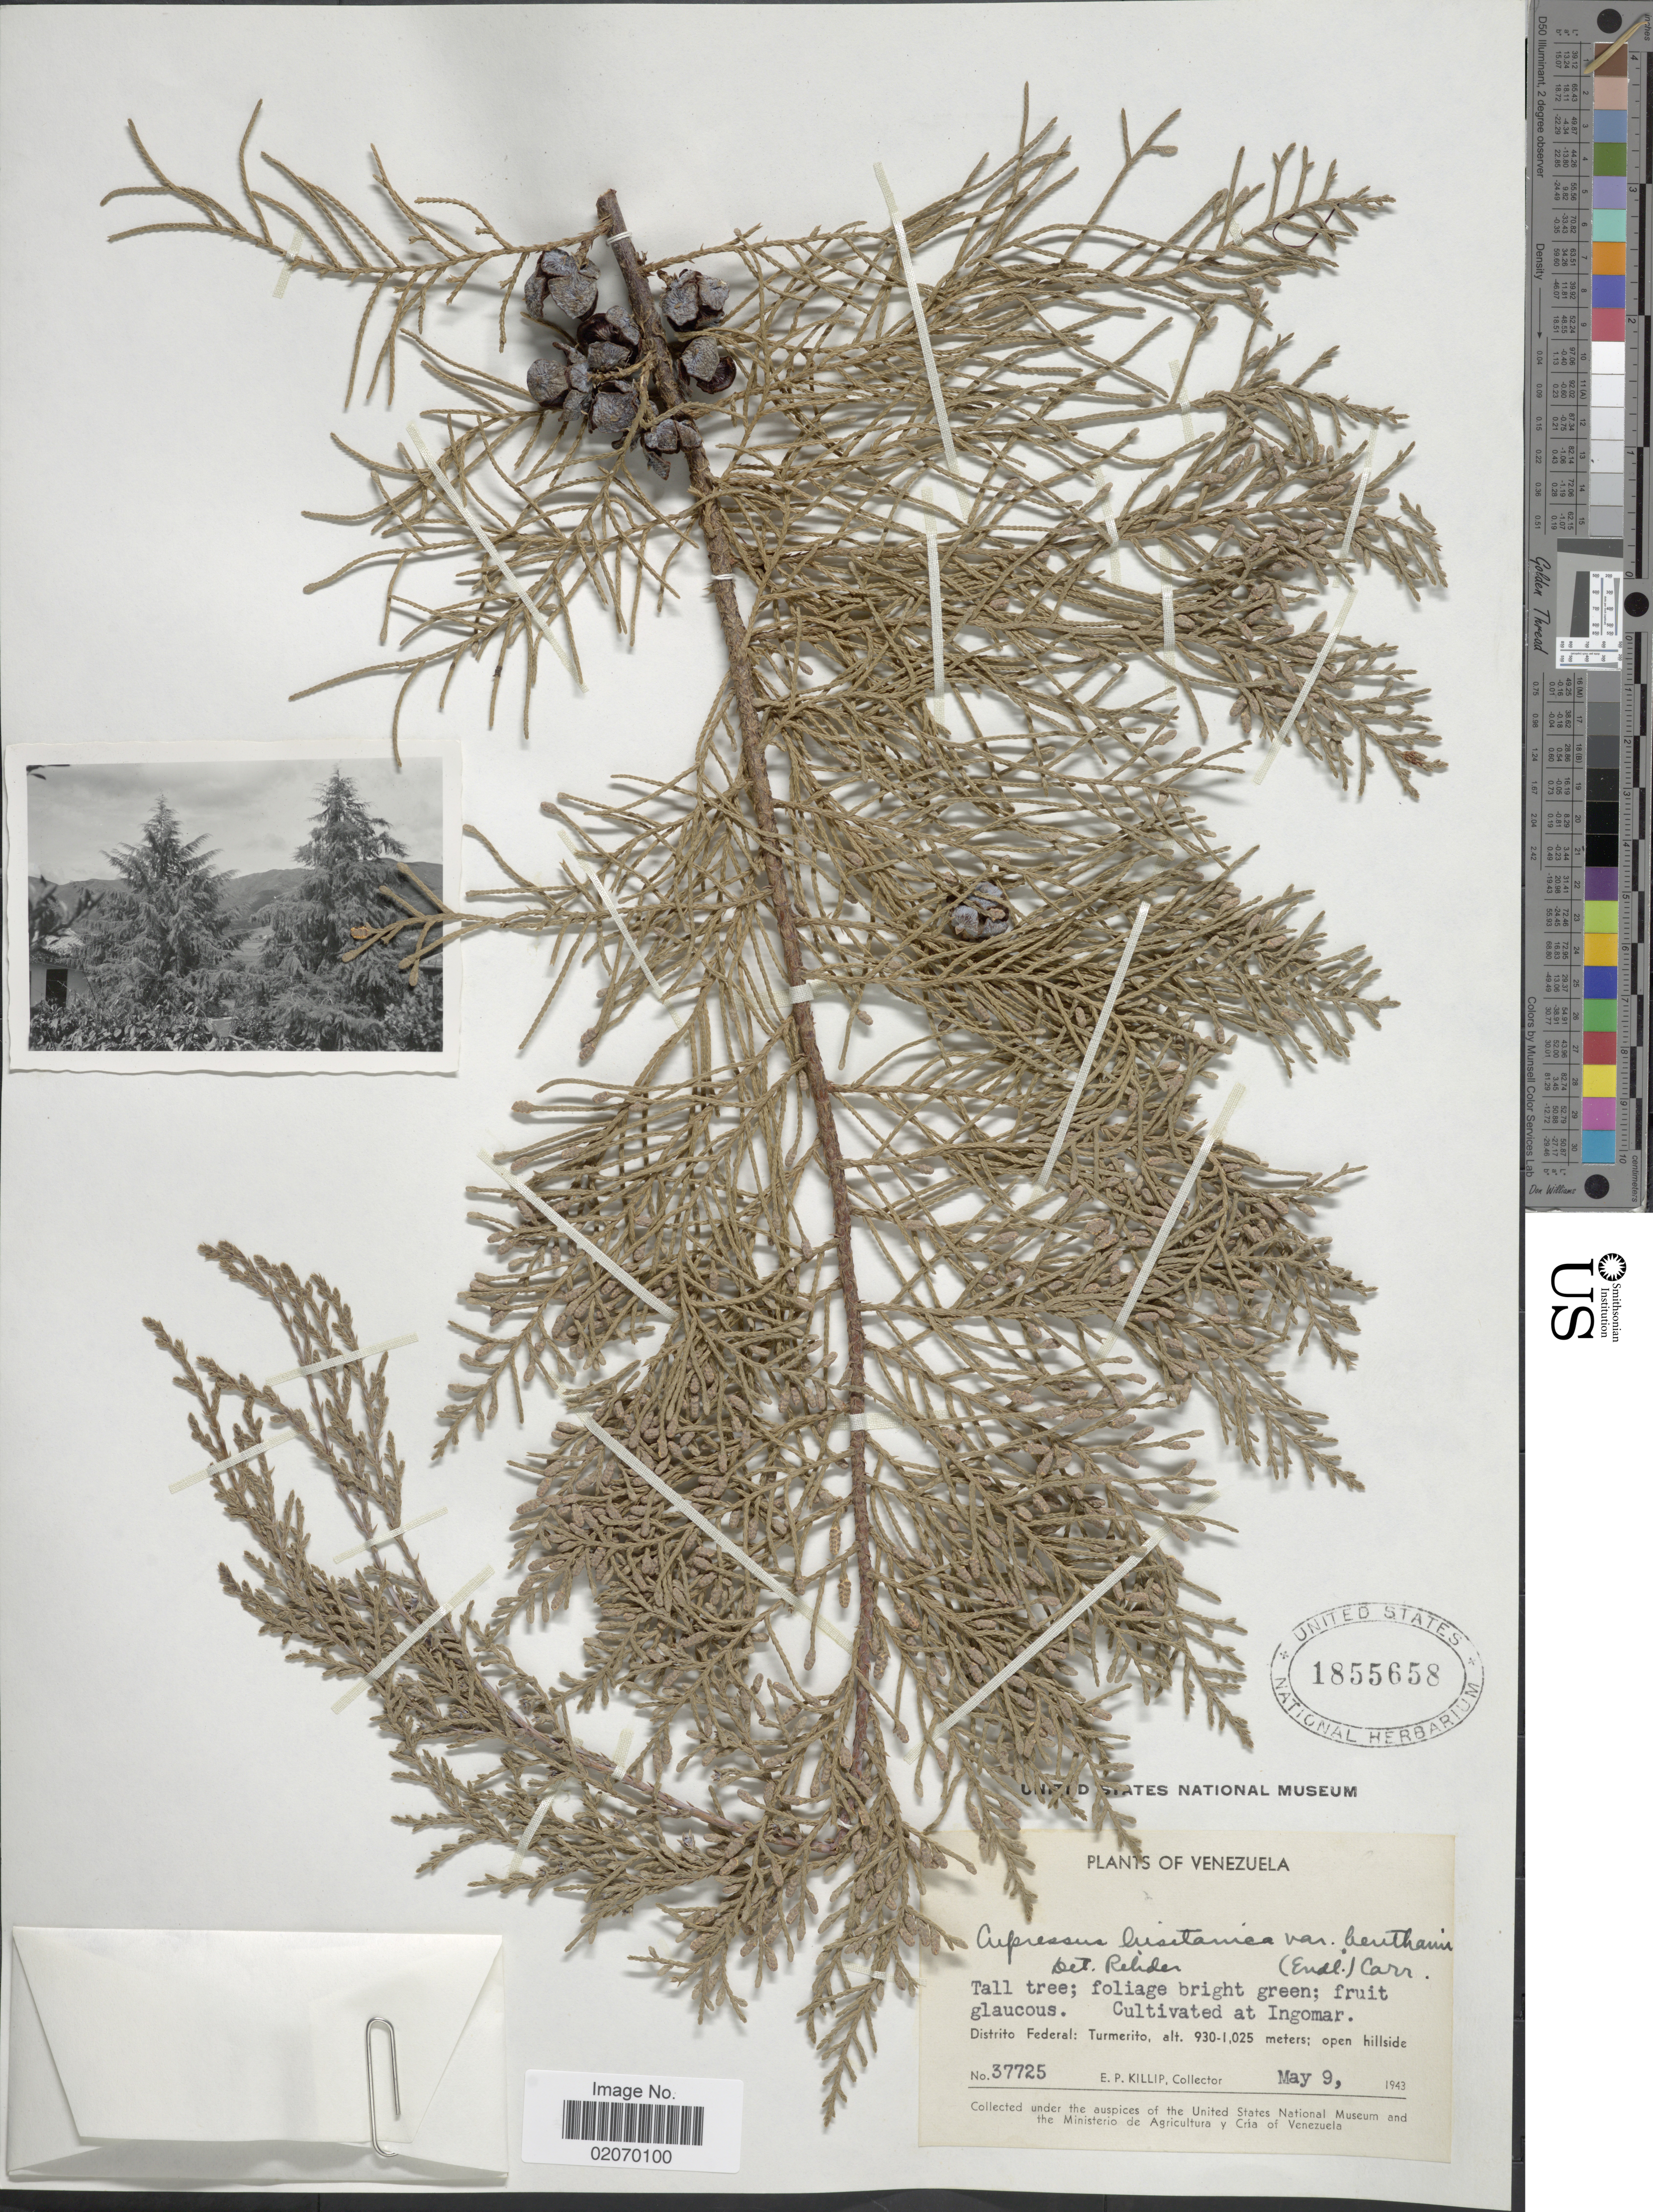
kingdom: Plantae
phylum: Tracheophyta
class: Pinopsida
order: Pinales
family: Cupressaceae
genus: Hesperocyparis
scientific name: Hesperocyparis benthamii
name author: (Endl.) Bartel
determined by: (US) Smithsonian Institution - National Museum of Natural History - Department of Botany (UNITED STATES)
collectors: E. P. Killip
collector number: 37725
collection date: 1943-05-09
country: Venezuela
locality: Distrito Federal: Turmerito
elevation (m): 930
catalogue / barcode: US 1855658